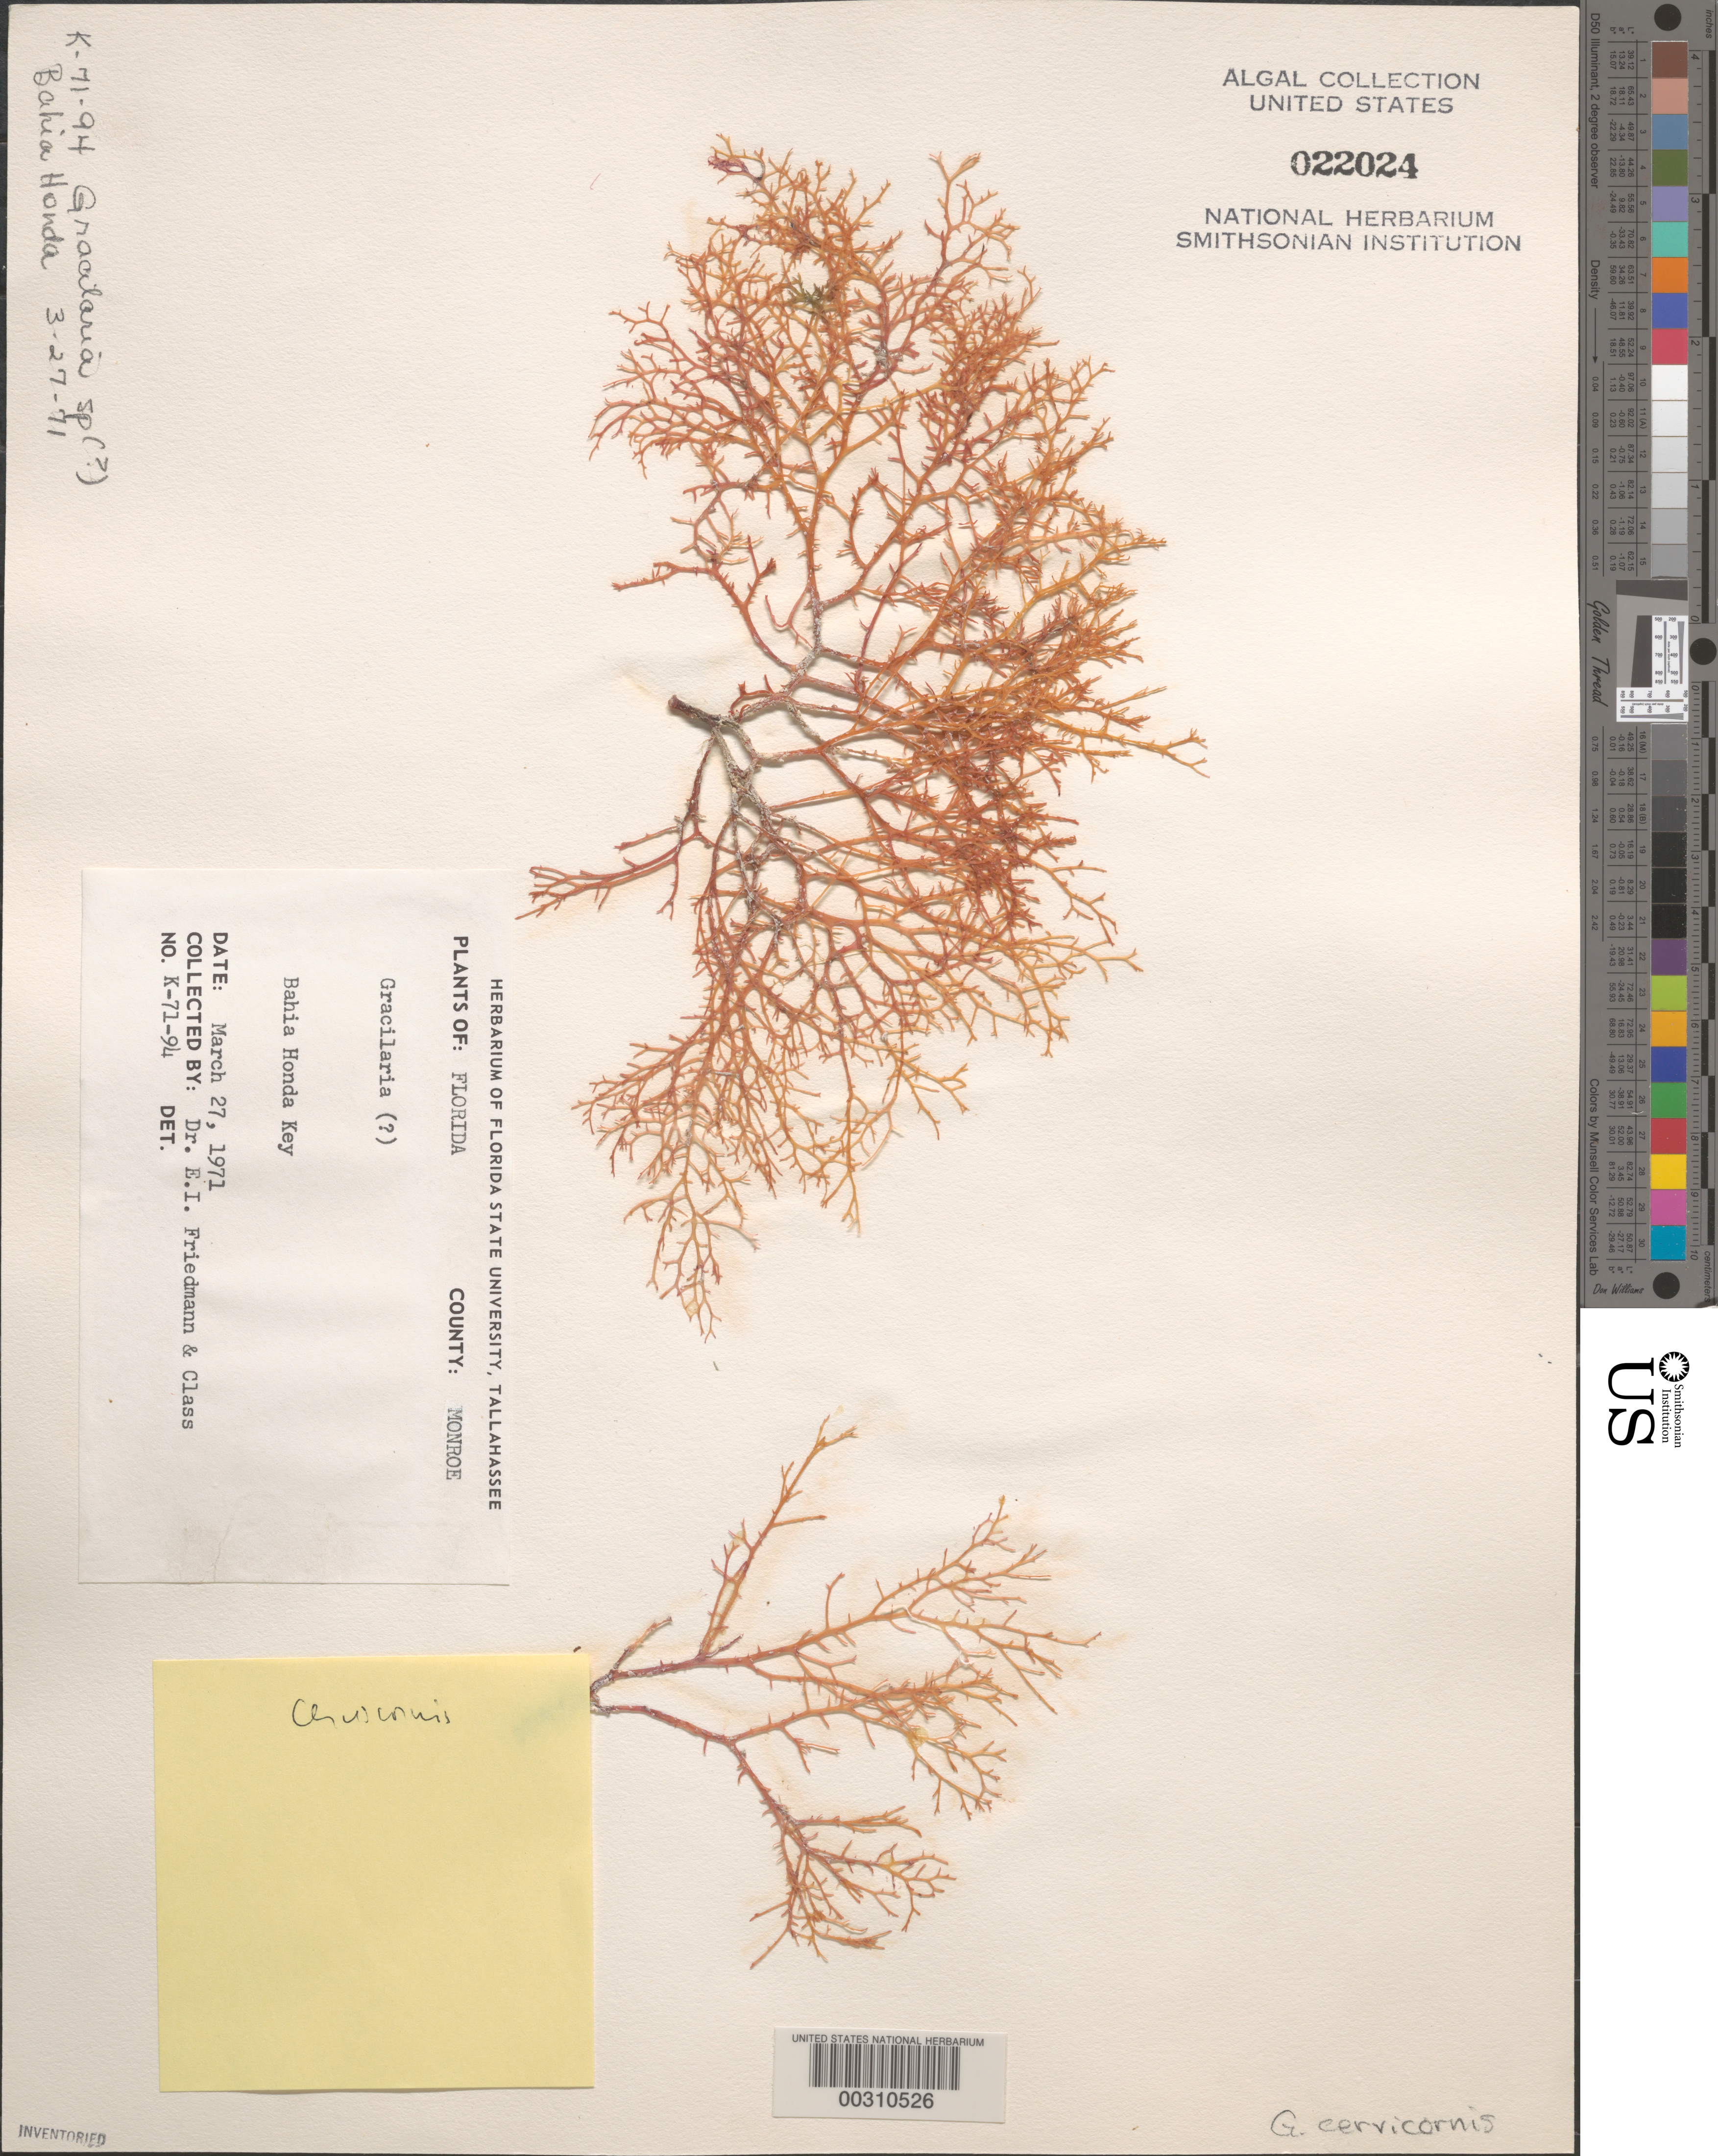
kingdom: Plantae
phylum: Rhodophyta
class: Florideophyceae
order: Gracilariales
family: Gracilariaceae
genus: Gracilaria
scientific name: Gracilaria cervicornis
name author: (Turner) J. Agardh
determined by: Fredericq, S.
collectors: E. Friedmann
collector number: K-71-94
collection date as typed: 27 Mar 1971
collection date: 1971-03-27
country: United States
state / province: Florida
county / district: Monroe County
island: Bahia Honda Key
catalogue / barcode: US 22024